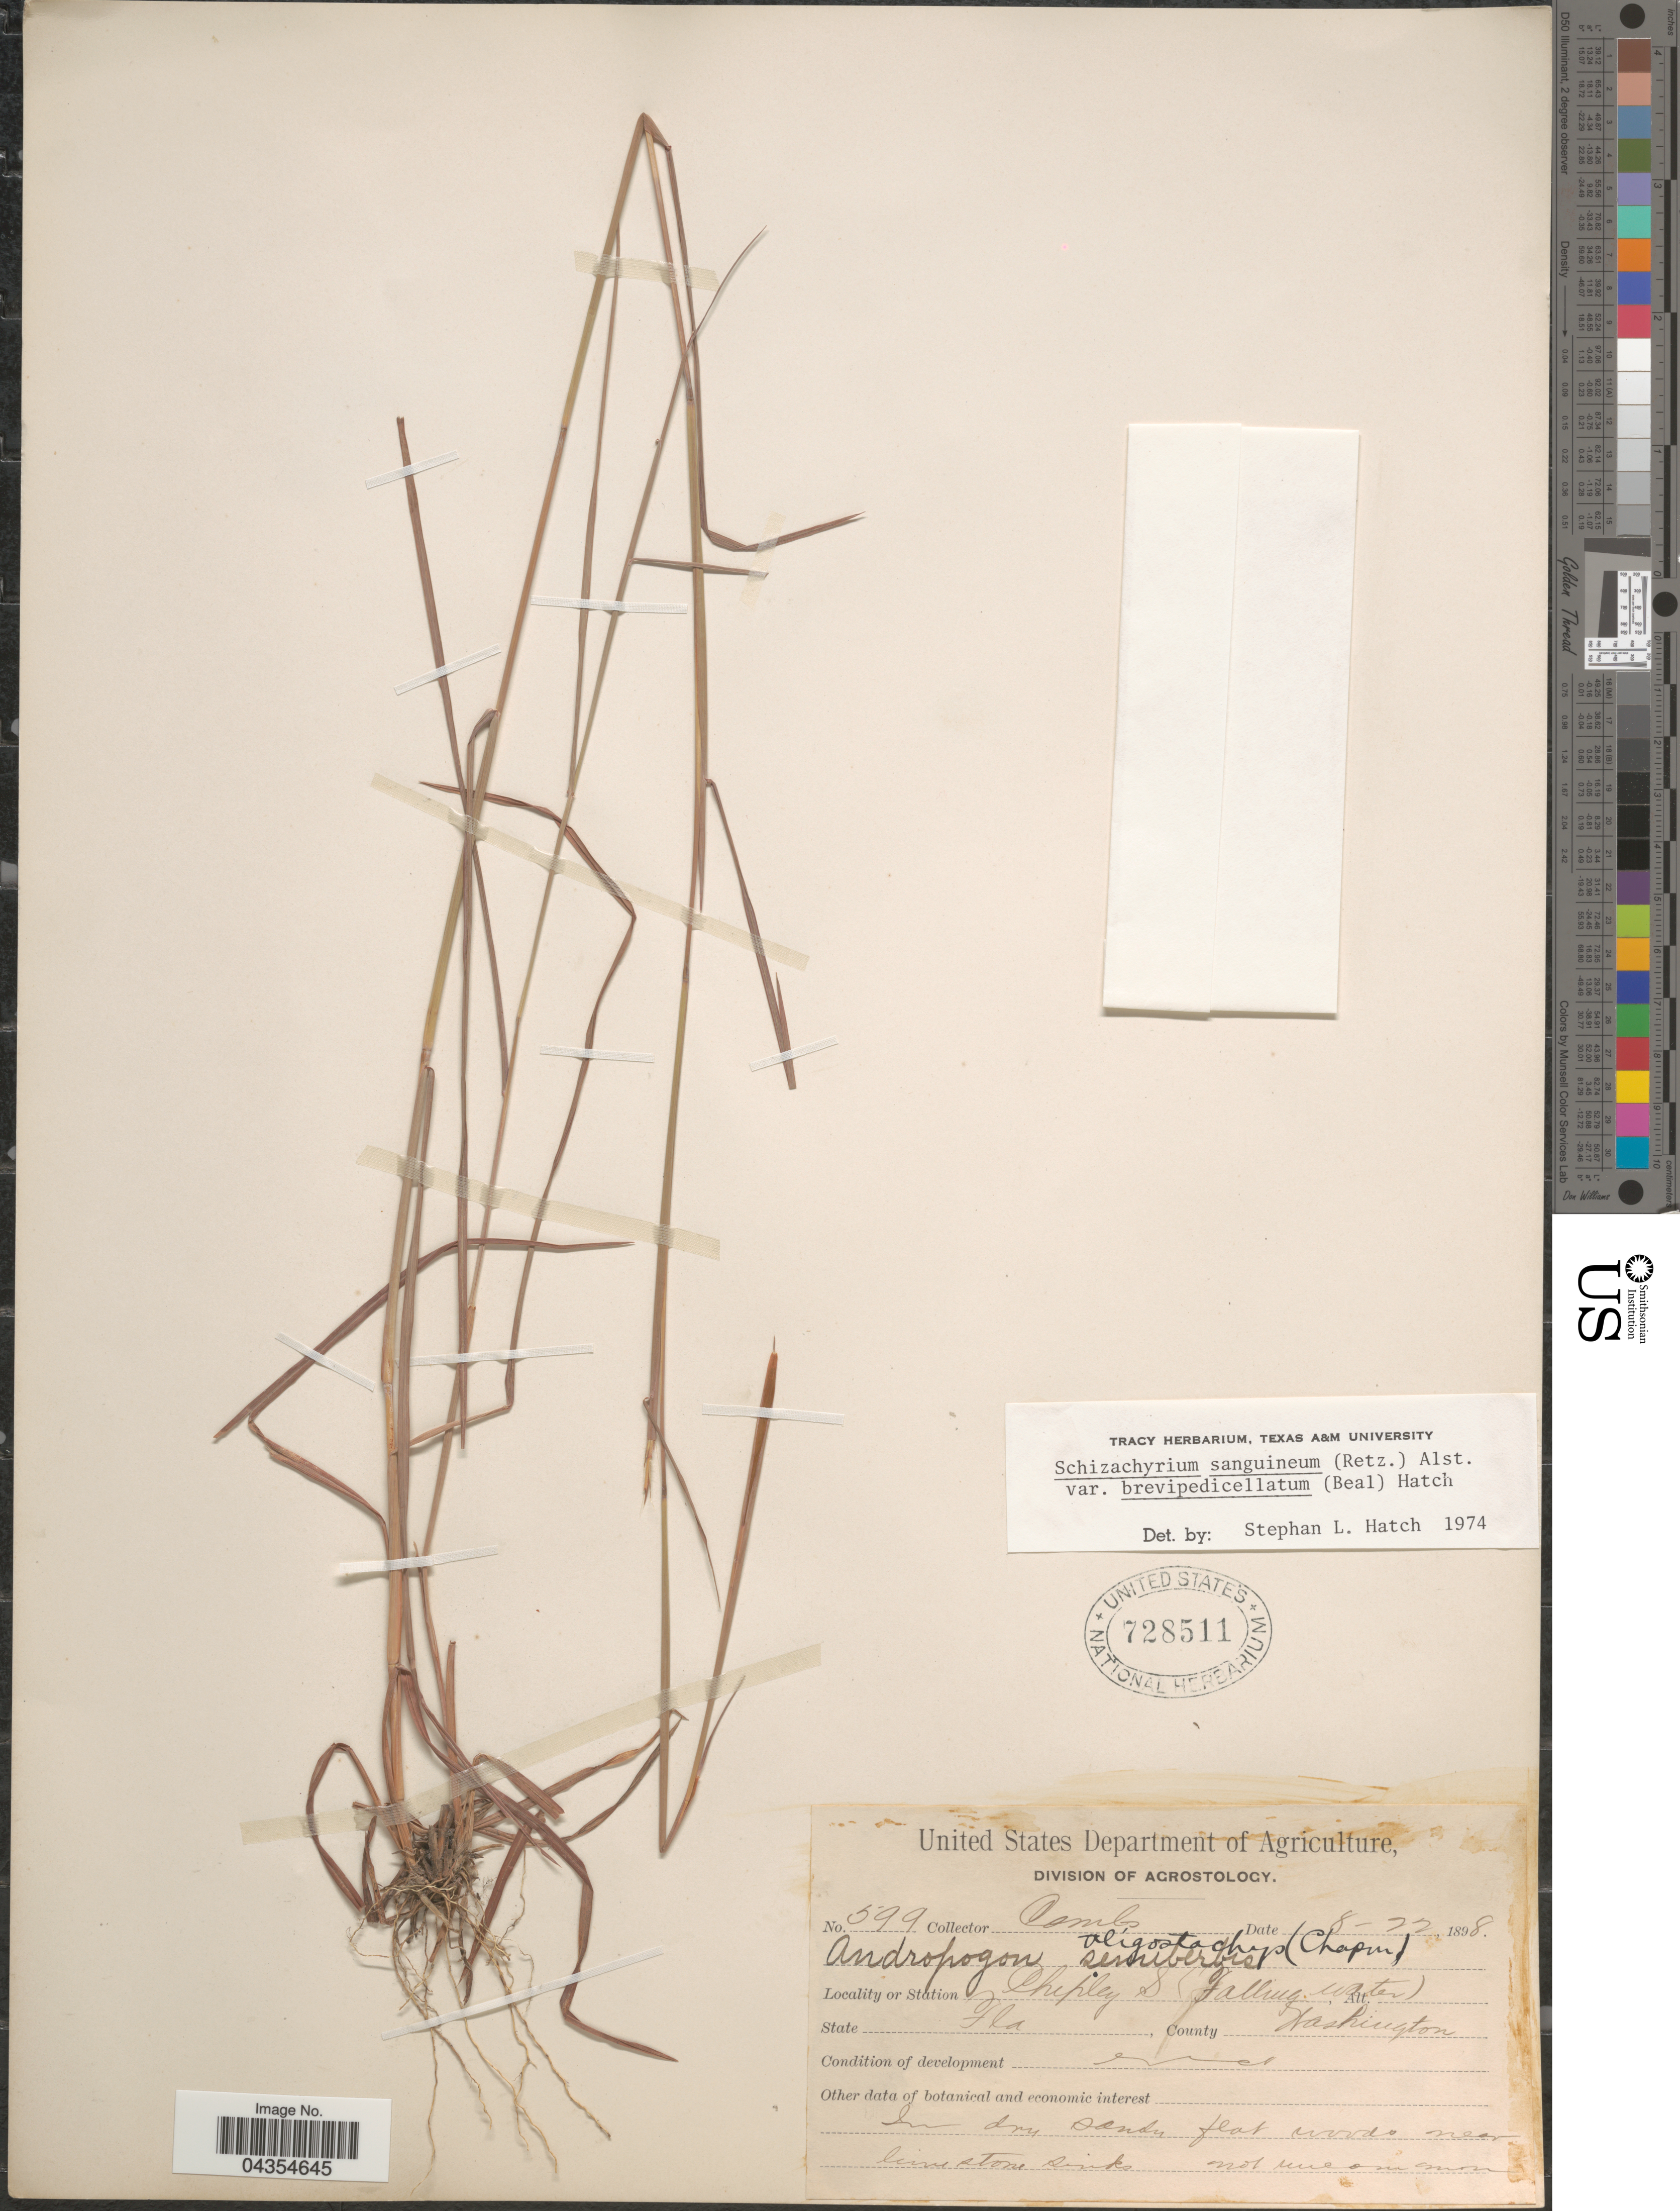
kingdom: Plantae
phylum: Tracheophyta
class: Liliopsida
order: Poales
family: Poaceae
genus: Schizachyrium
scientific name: Schizachyrium sanguineum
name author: (Retz.) Alston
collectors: -. Combs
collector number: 599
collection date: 1898-08-22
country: United States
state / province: Washington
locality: Chipley & (Falling Water). County Washington.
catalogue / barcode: US 728511